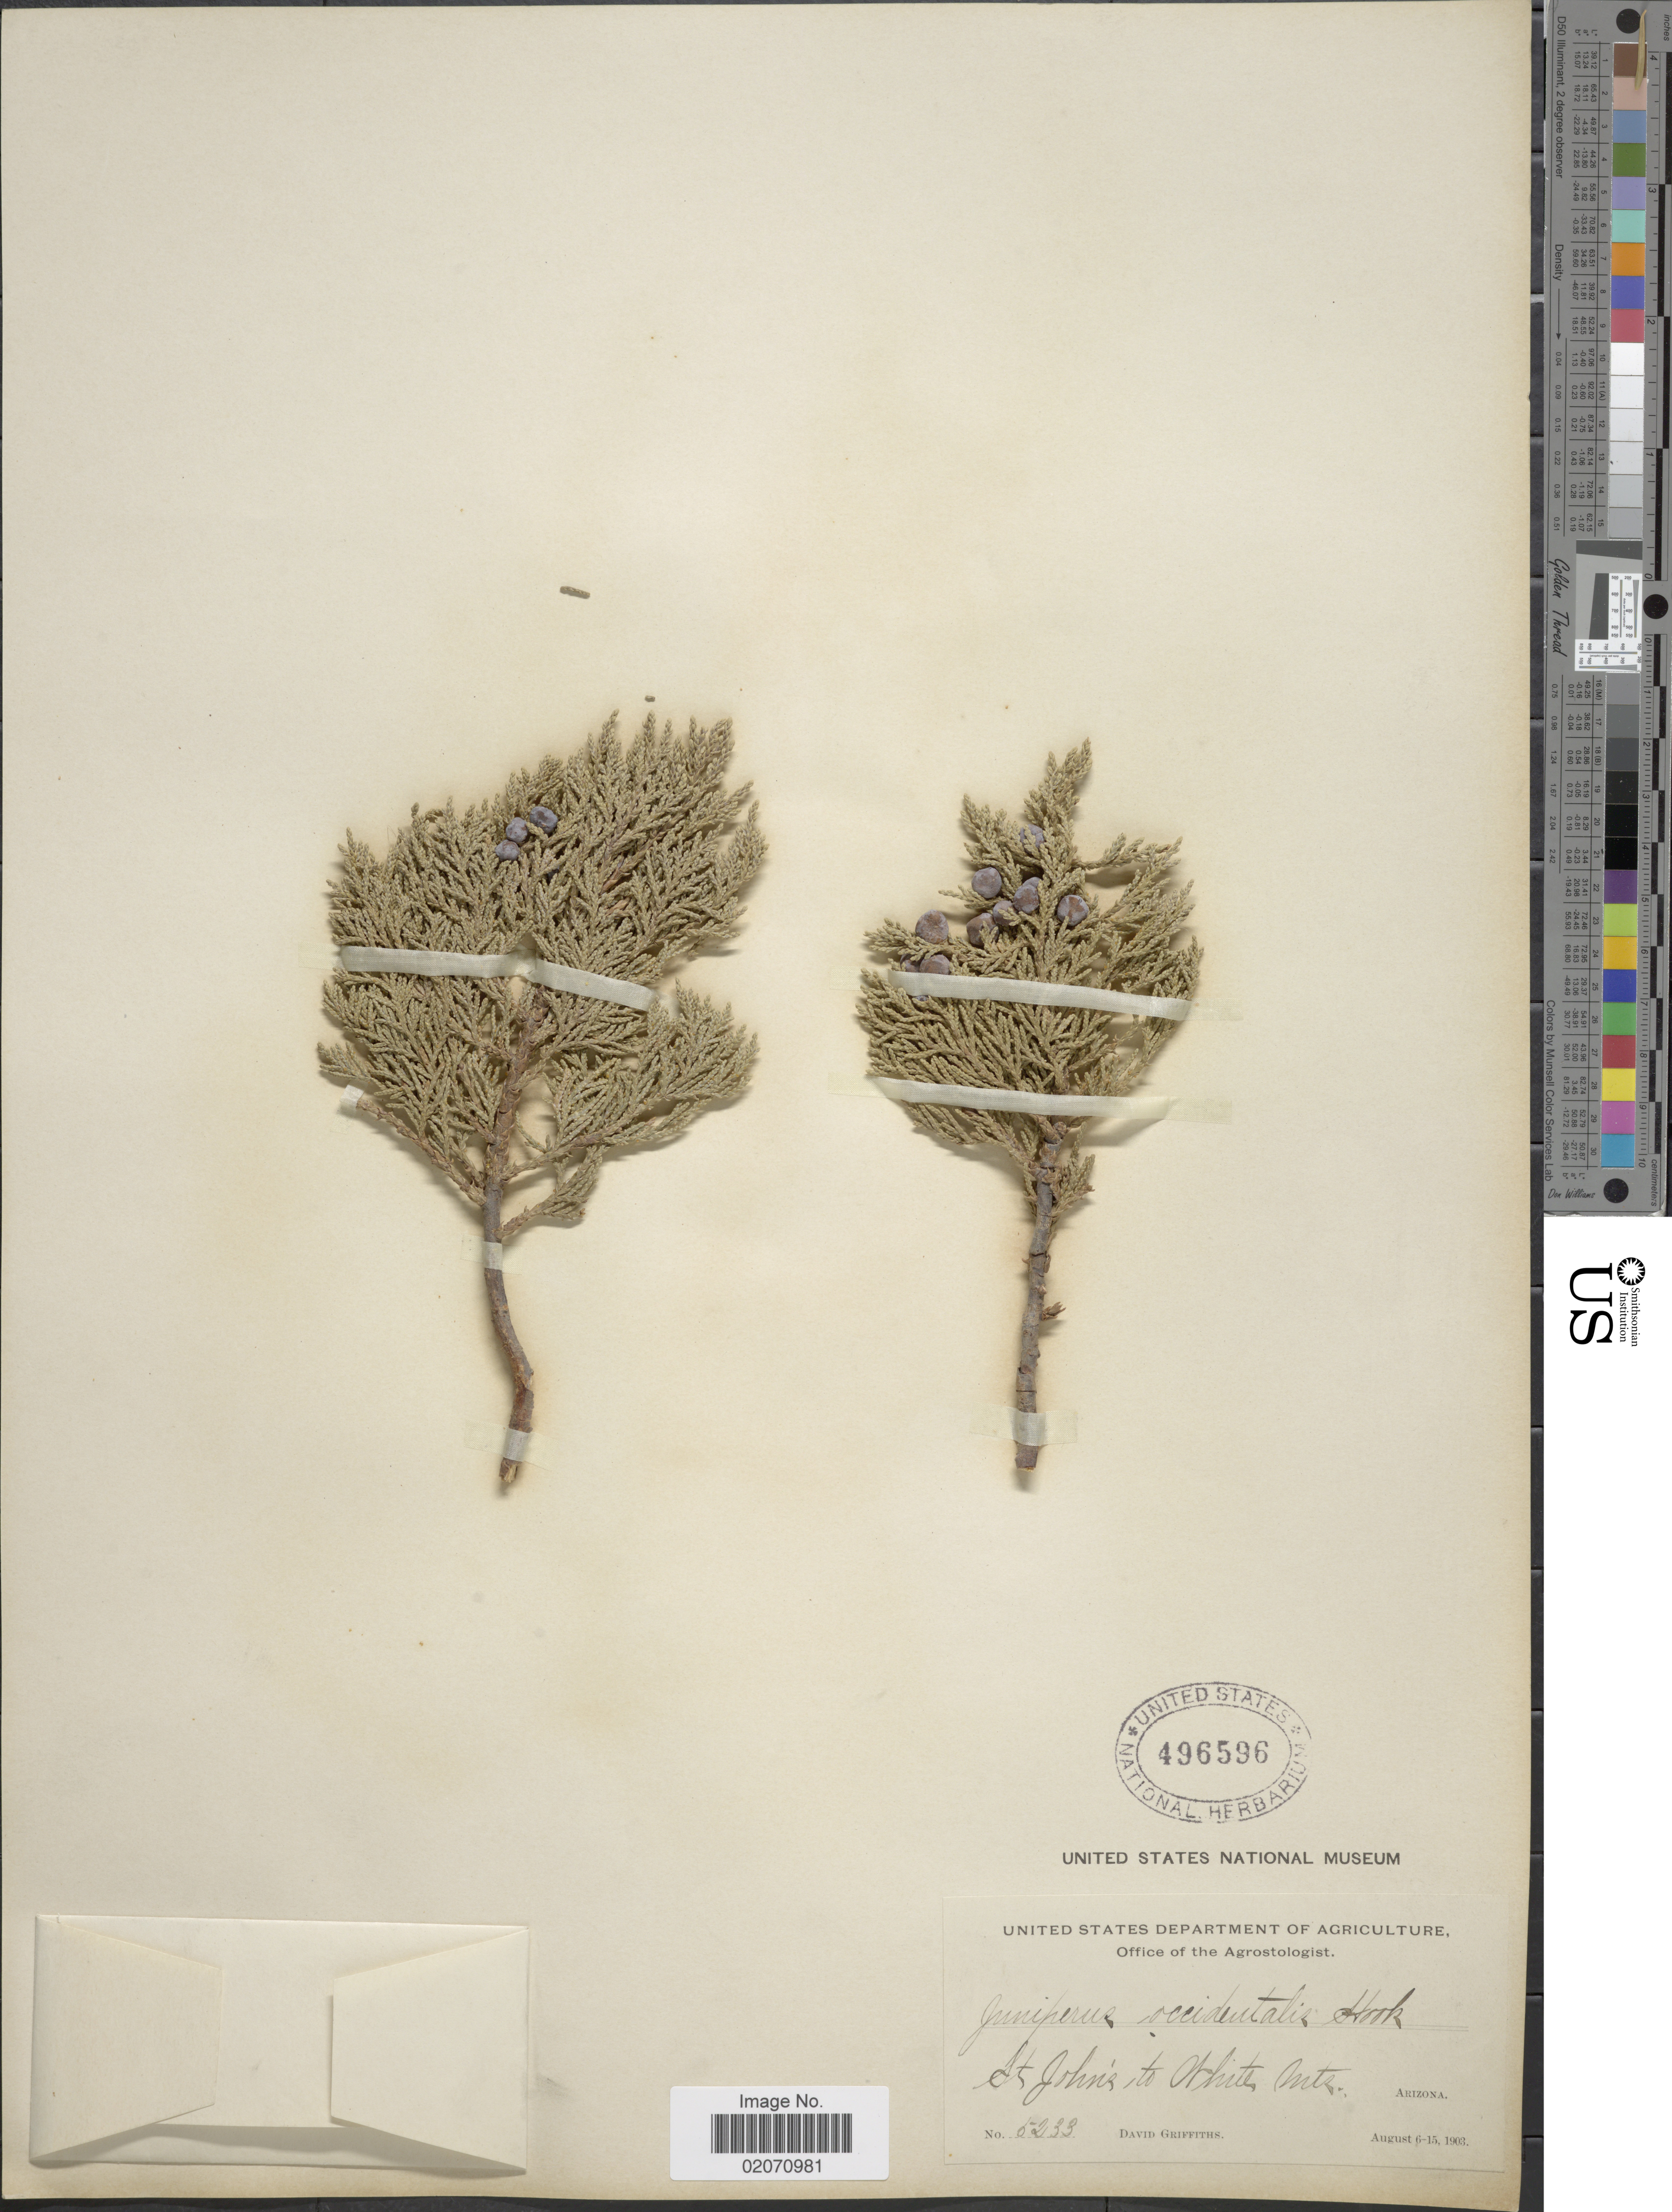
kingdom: Plantae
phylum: Tracheophyta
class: Pinopsida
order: Pinales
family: Cupressaceae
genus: Juniperus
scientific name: Juniperus deppeana var. pachyphlaea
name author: (Torr.) Martínez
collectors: D. Griffiths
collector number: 5233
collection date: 1903-08-06/1903-08-15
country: United States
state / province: Arizona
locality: St. Johns to White Mts.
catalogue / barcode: US 496596